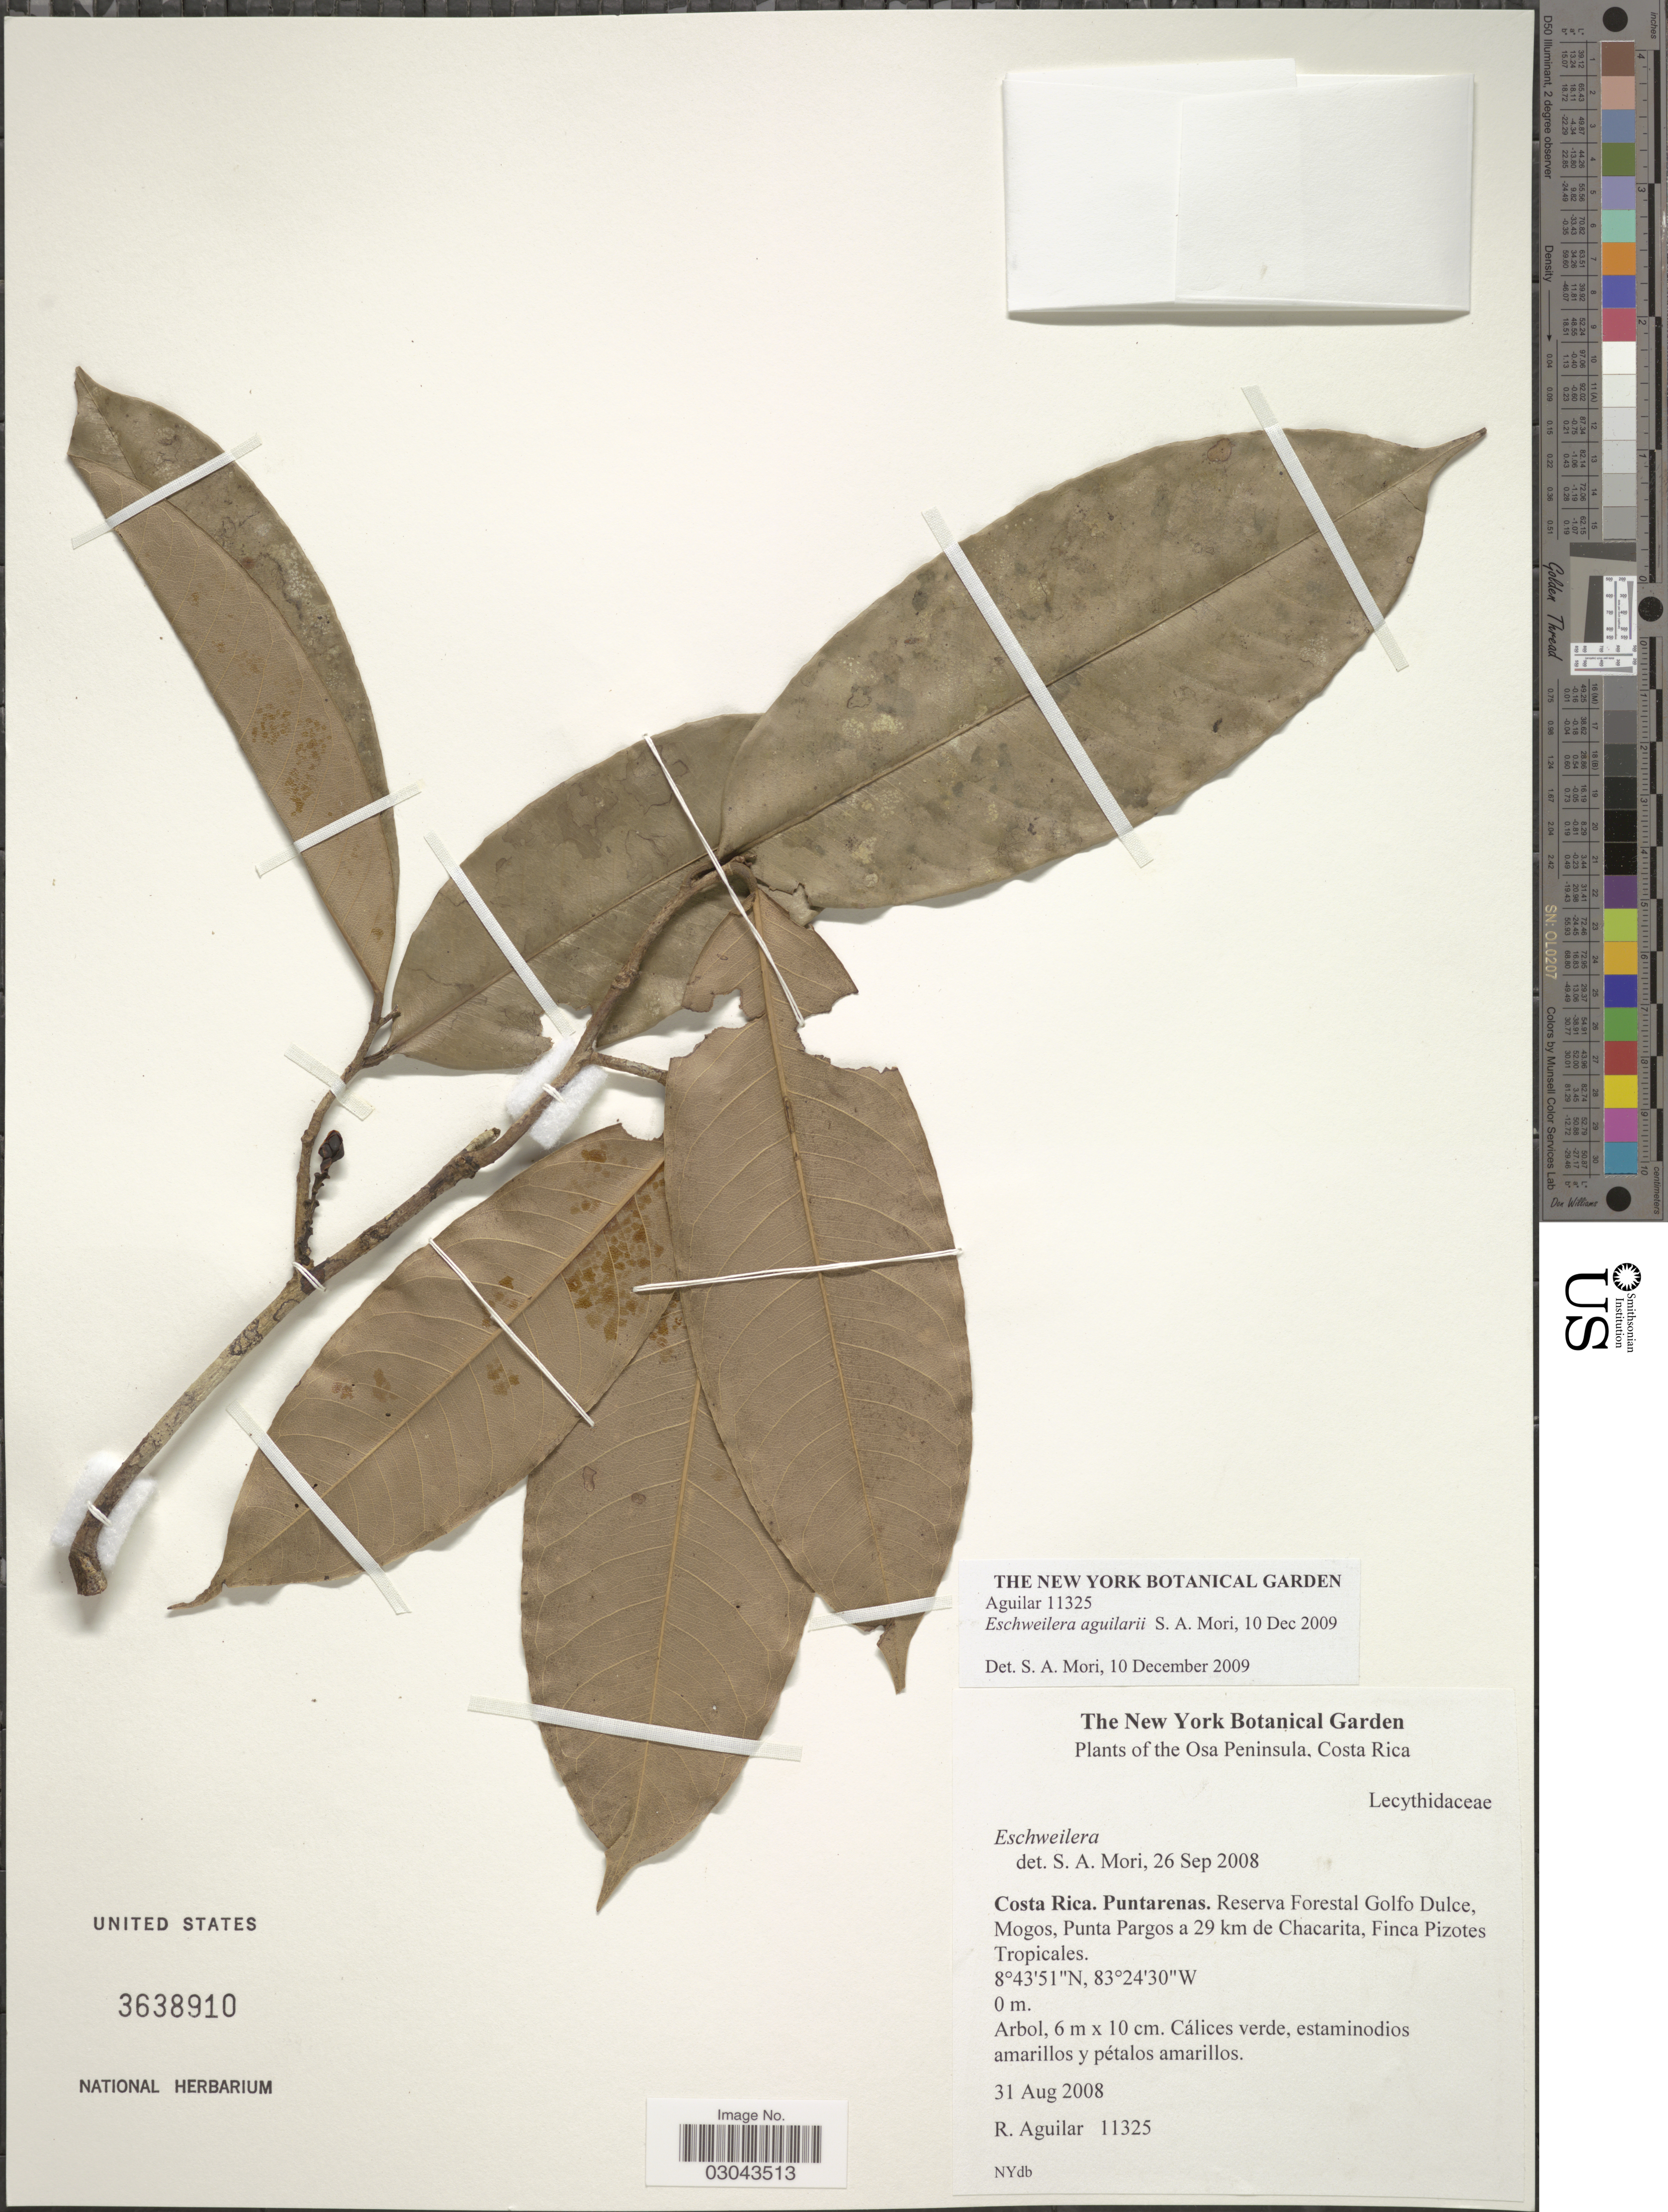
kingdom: Plantae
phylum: Tracheophyta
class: Magnoliopsida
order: Ericales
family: Lecythidaceae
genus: Eschweilera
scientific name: Eschweilera aguilarii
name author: S.A. Mori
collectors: R. Aguilar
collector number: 11325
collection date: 2008-08-31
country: Costa Rica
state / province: Puntarenas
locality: Reserva Forestal Golfo Dulce, Mogos, Punta Pargos a 29 km de Chacarita, Finca Pizotes Tropicales.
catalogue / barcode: US 3638910